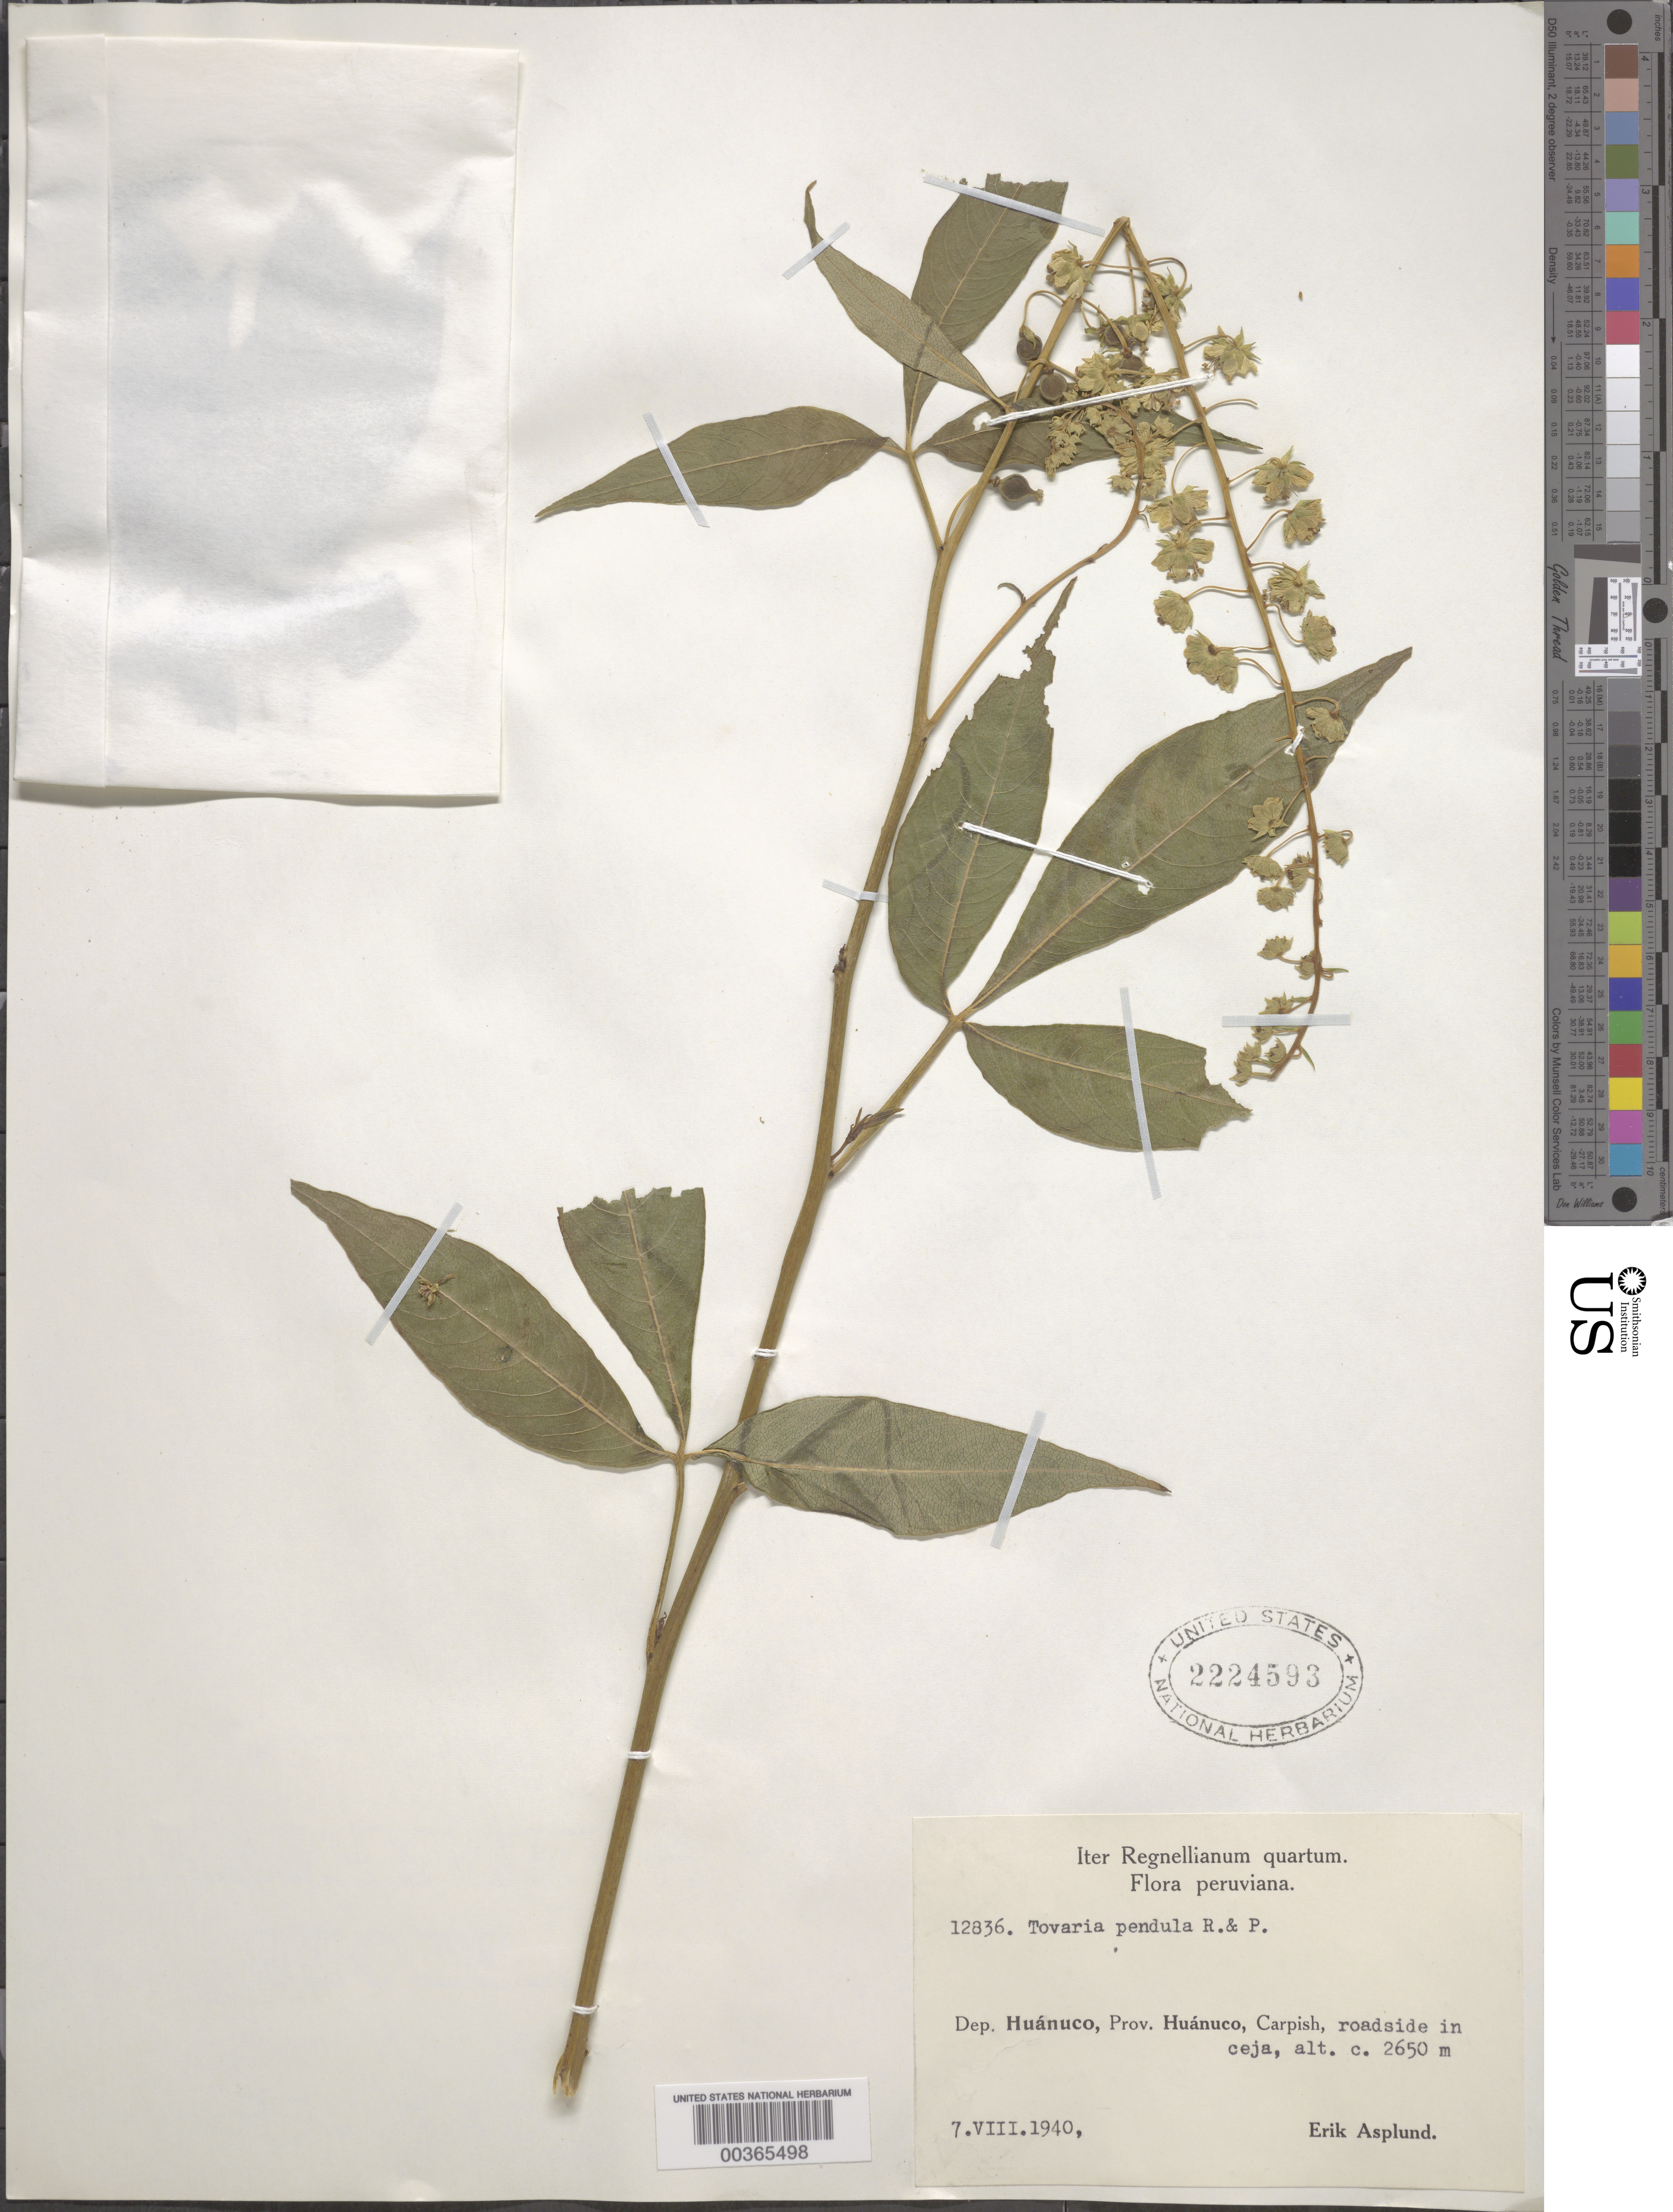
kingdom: Plantae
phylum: Tracheophyta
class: Magnoliopsida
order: Brassicales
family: Tovariaceae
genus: Tovaria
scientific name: Tovaria pendula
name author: Ruiz & Pav.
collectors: E. Asplund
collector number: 12836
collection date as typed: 07 Aug 1940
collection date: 1940-08-07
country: Peru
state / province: Huánuco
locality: Carpish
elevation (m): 2650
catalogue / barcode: US 2224593